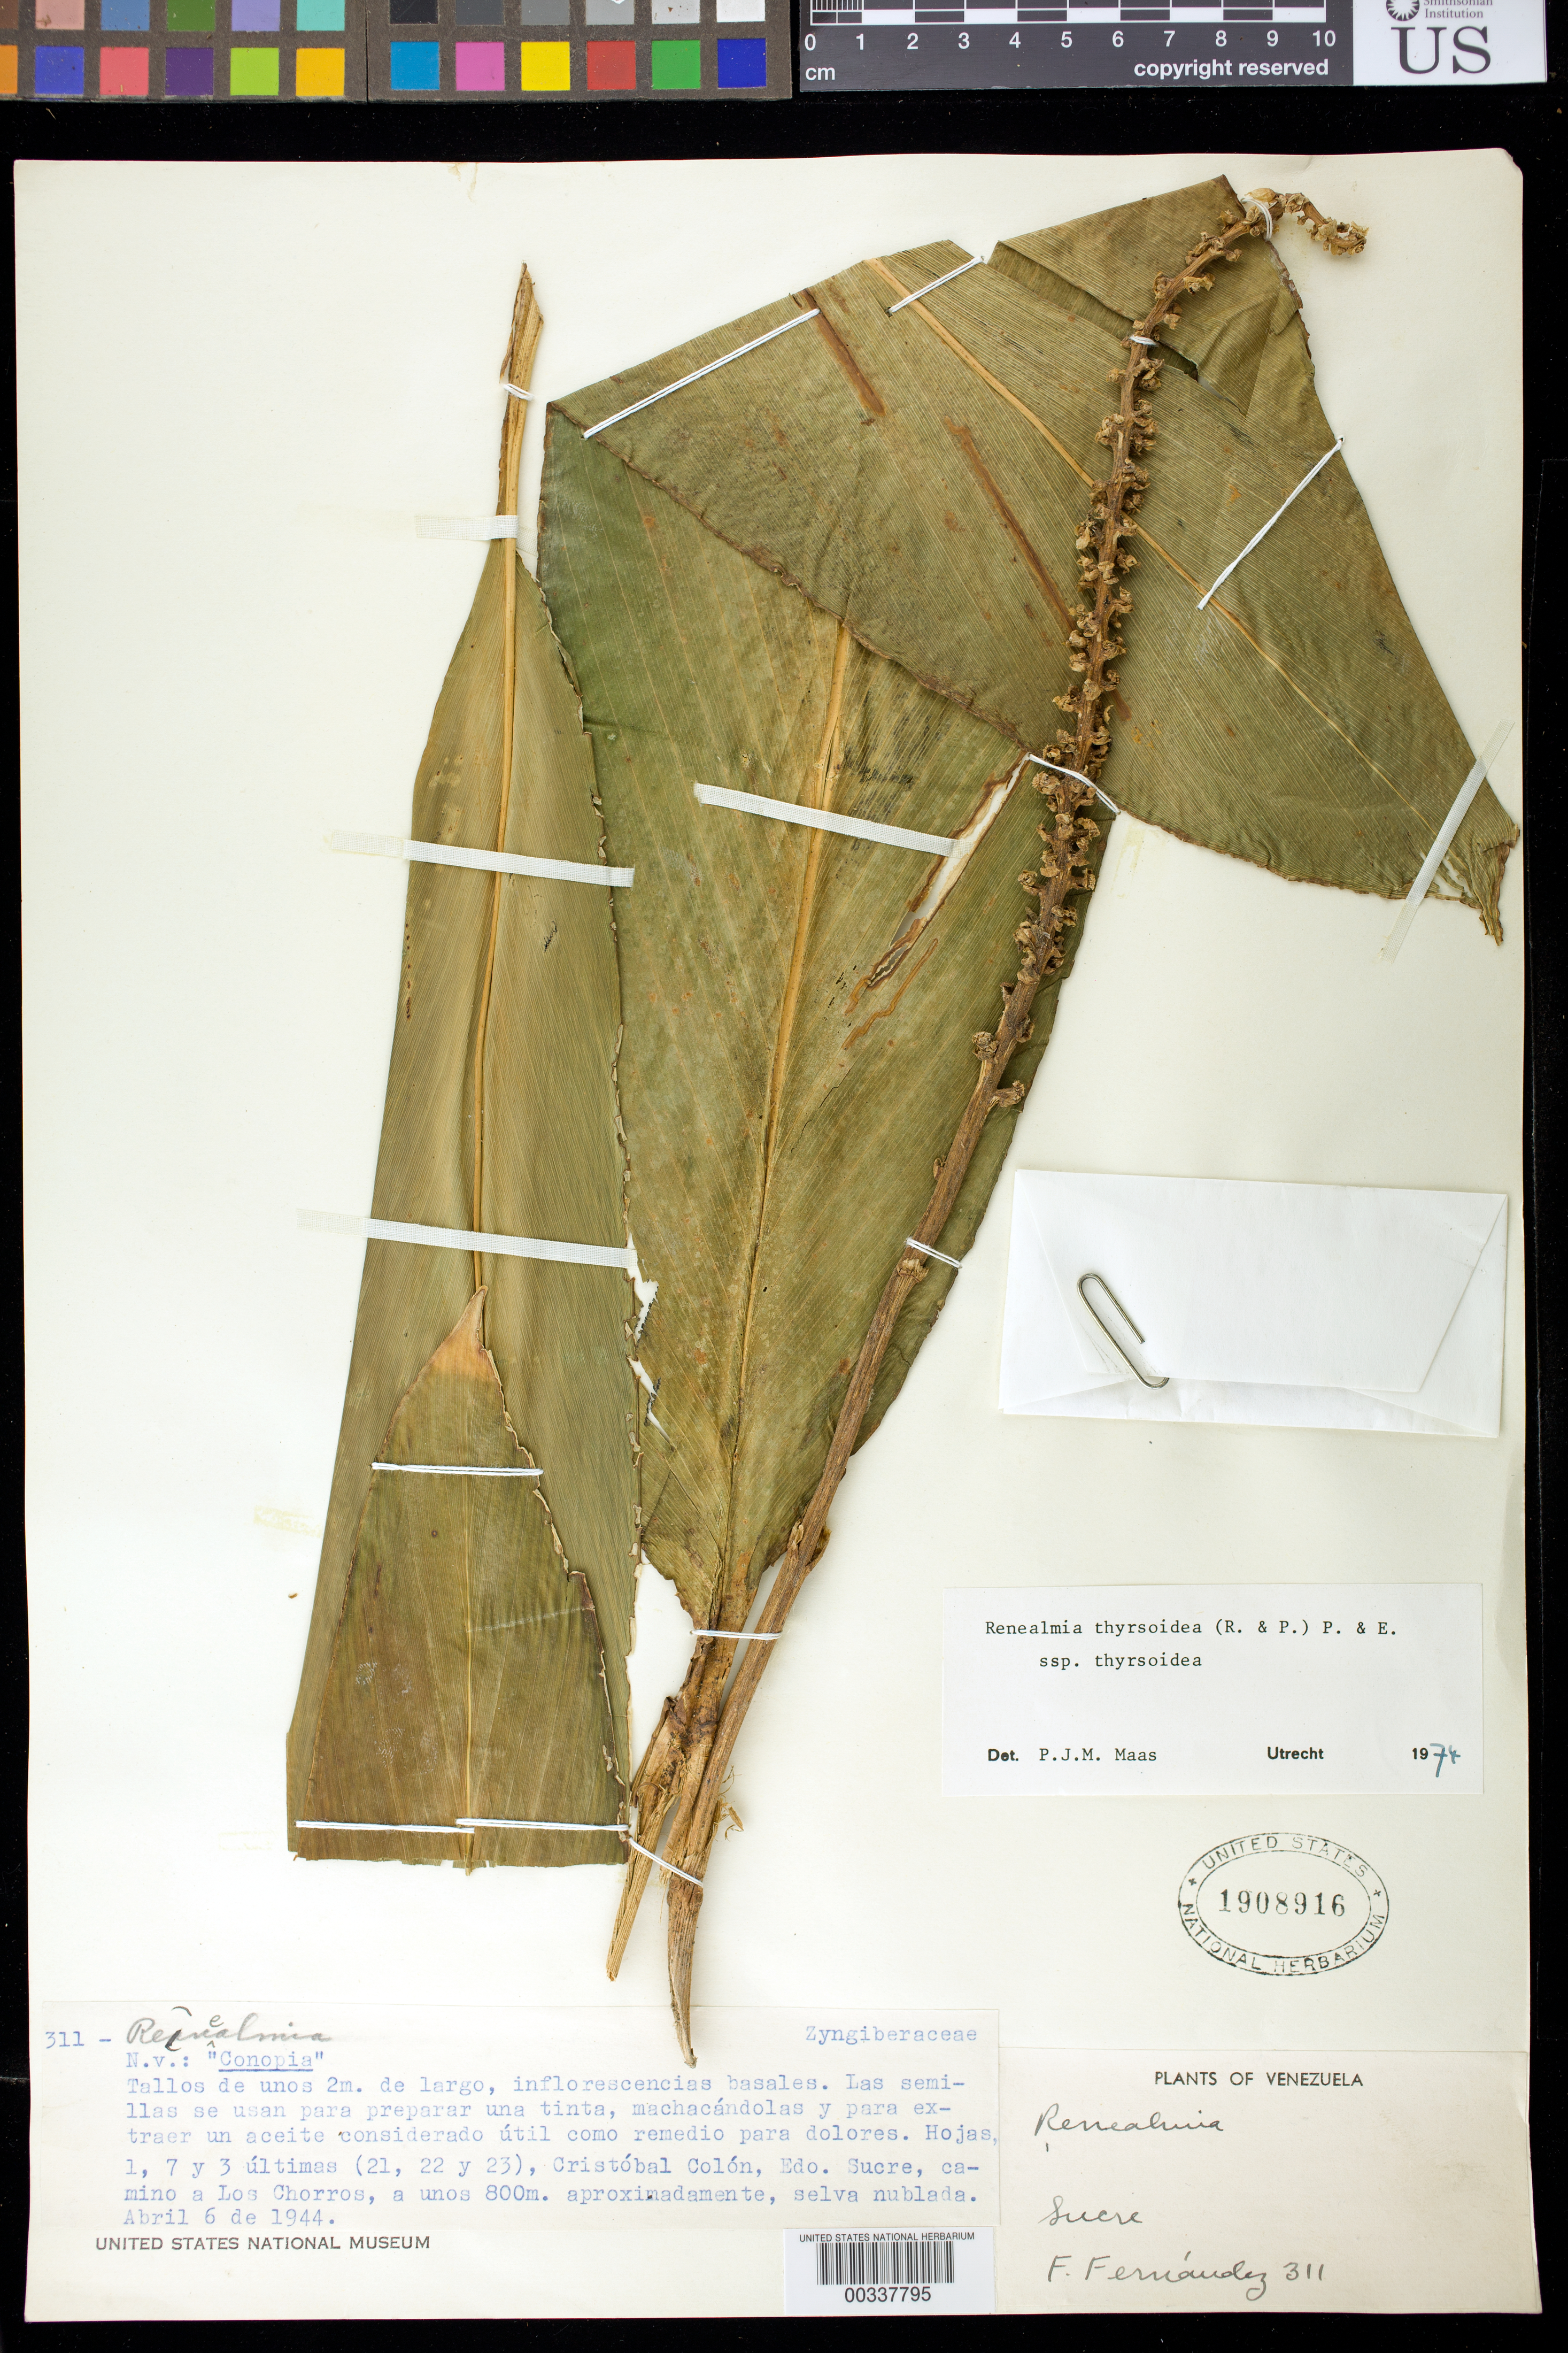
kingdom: Plantae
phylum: Tracheophyta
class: Liliopsida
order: Zingiberales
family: Zingiberaceae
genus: Renealmia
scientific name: Renealmia thyrsoidea subsp. thyrsoidea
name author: (Ruiz & Pav.) Poepp. & Endl.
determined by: Maas, Paul J. M.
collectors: F. Fernandez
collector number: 311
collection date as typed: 06 Apr 1944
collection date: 1944-04-06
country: Venezuela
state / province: Sucre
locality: Cristobal colon, camino a los chorros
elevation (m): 800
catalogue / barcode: US 1908916